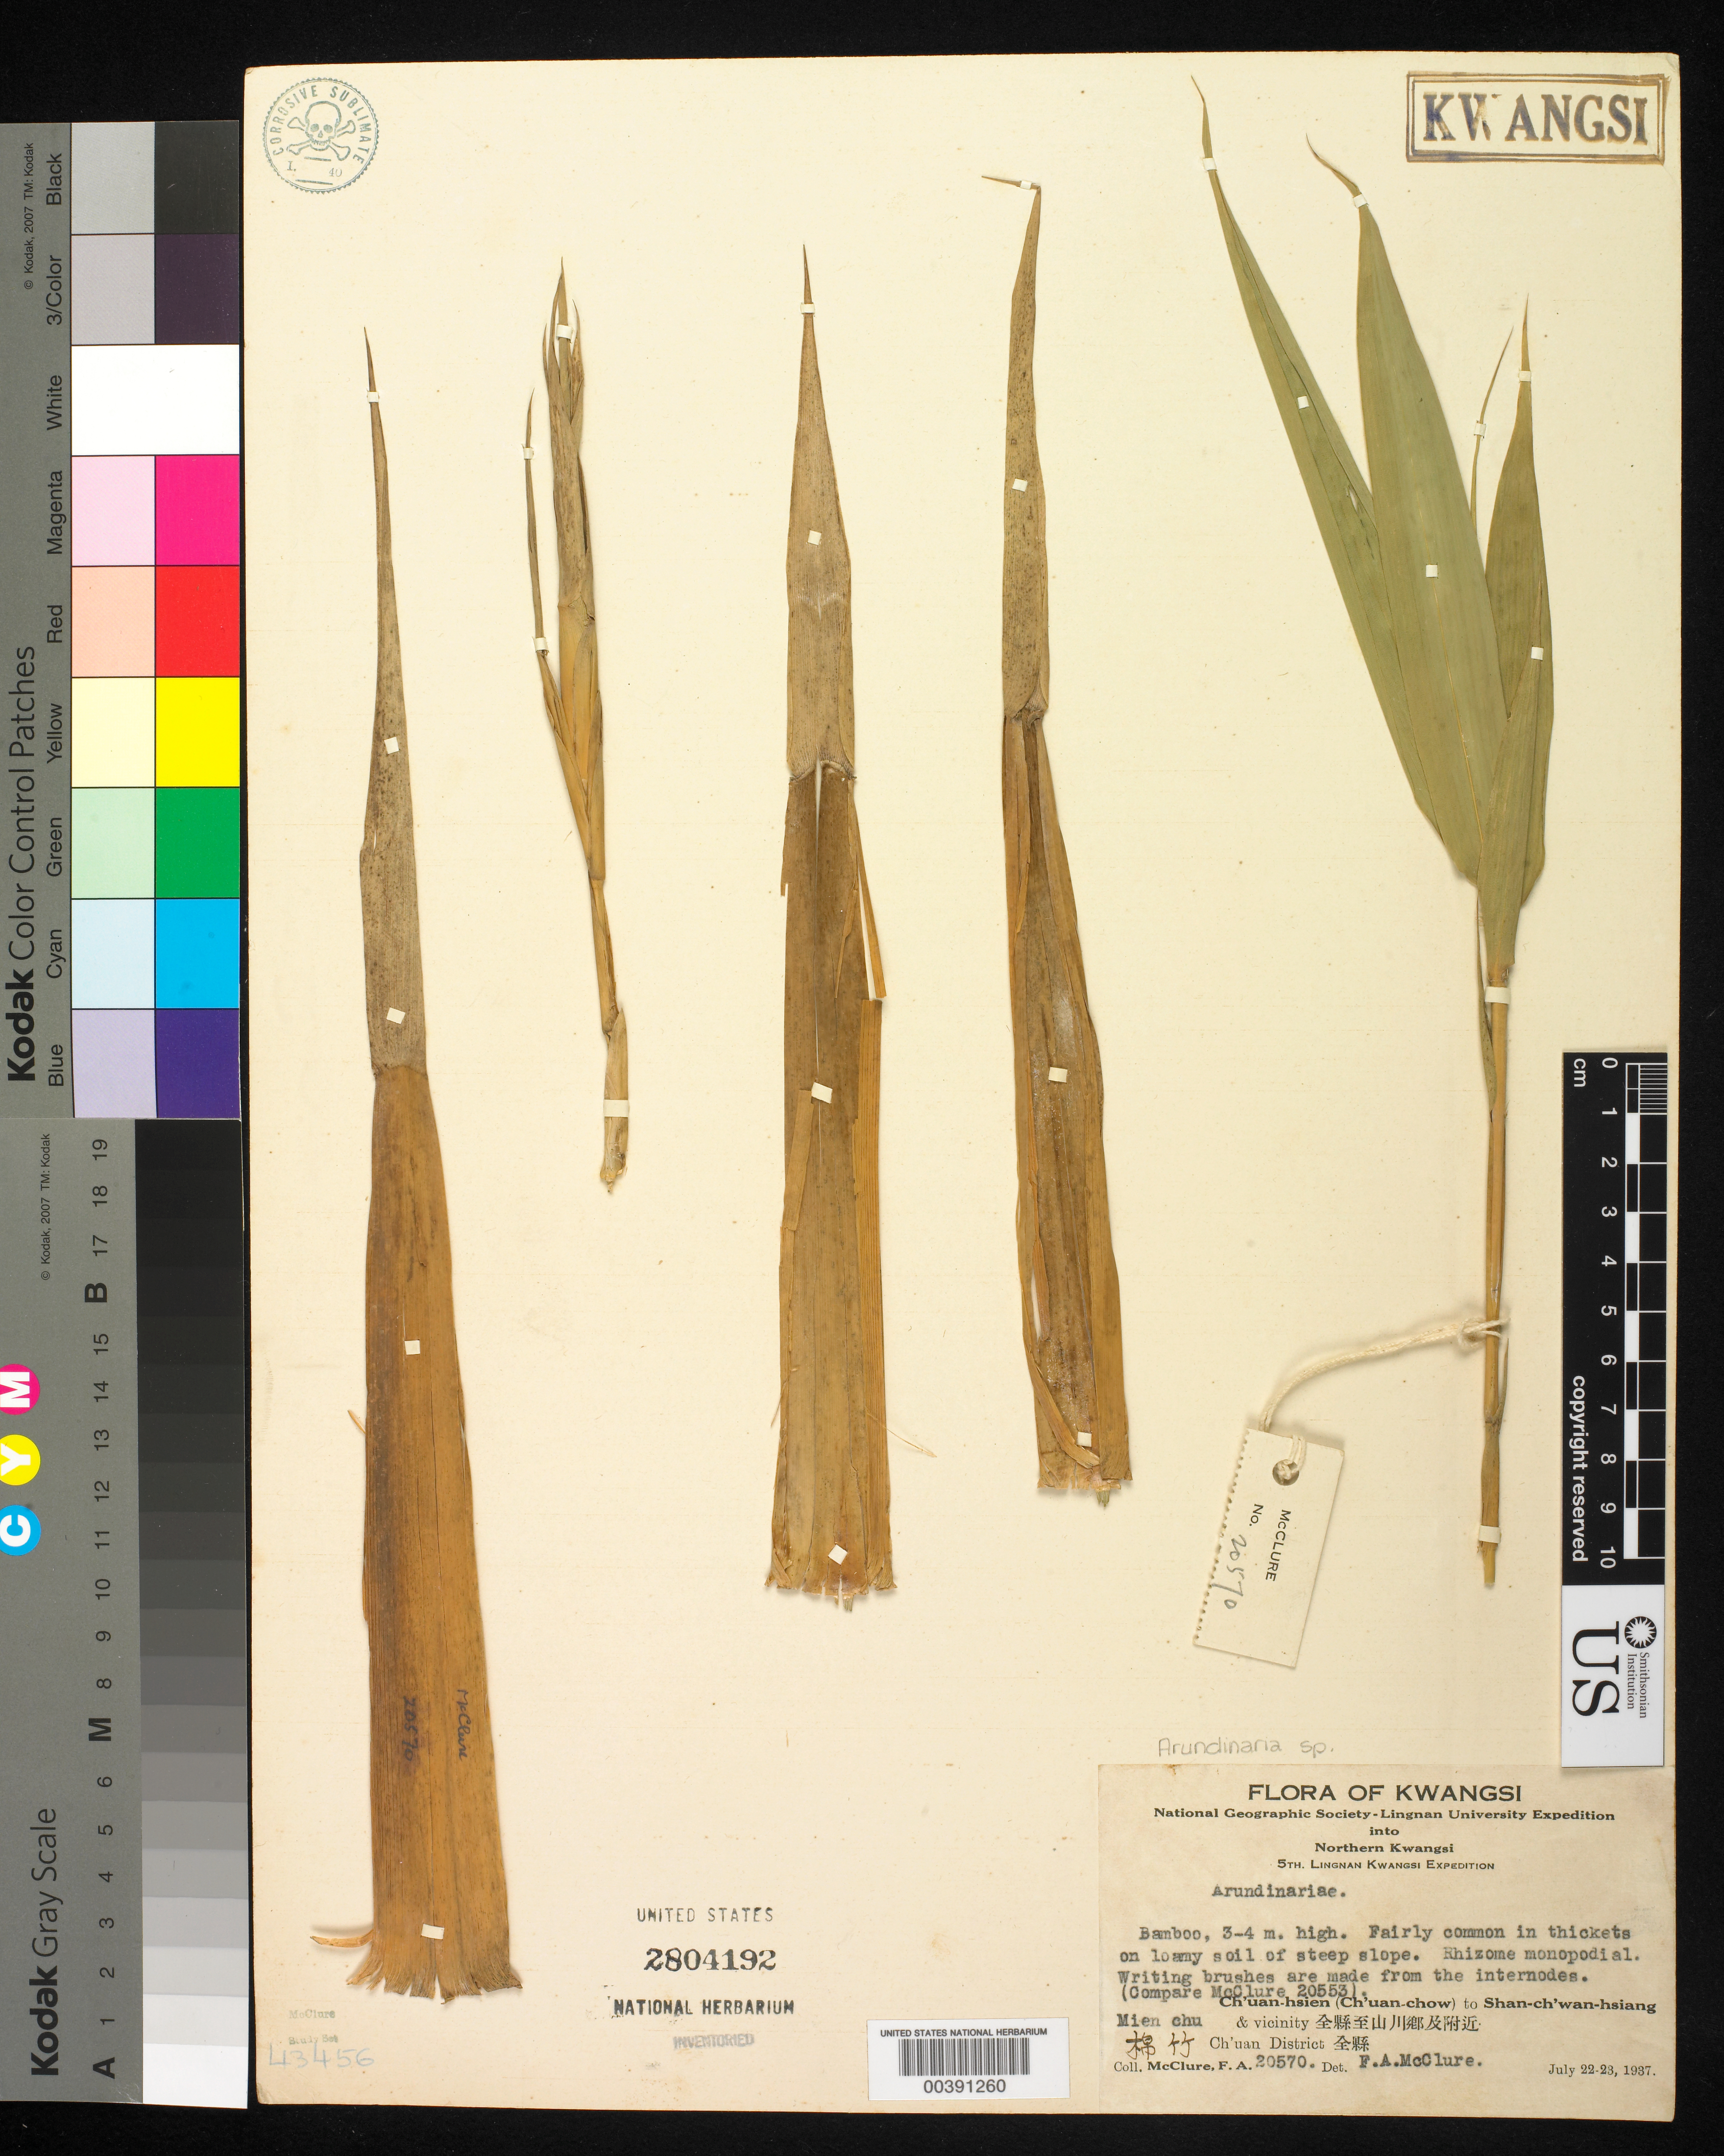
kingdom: Plantae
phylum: Tracheophyta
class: Liliopsida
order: Poales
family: Poaceae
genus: Arundinaria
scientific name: Arundinaria sp.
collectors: F. A. McClure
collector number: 20570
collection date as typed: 22 Jul 1937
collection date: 1937-07-22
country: China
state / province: Jiangxi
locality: Ch'uan-hsien/shan-ch'wan-hsiang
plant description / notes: Note on sheet says compare to McClure 20553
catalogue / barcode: US 2804192